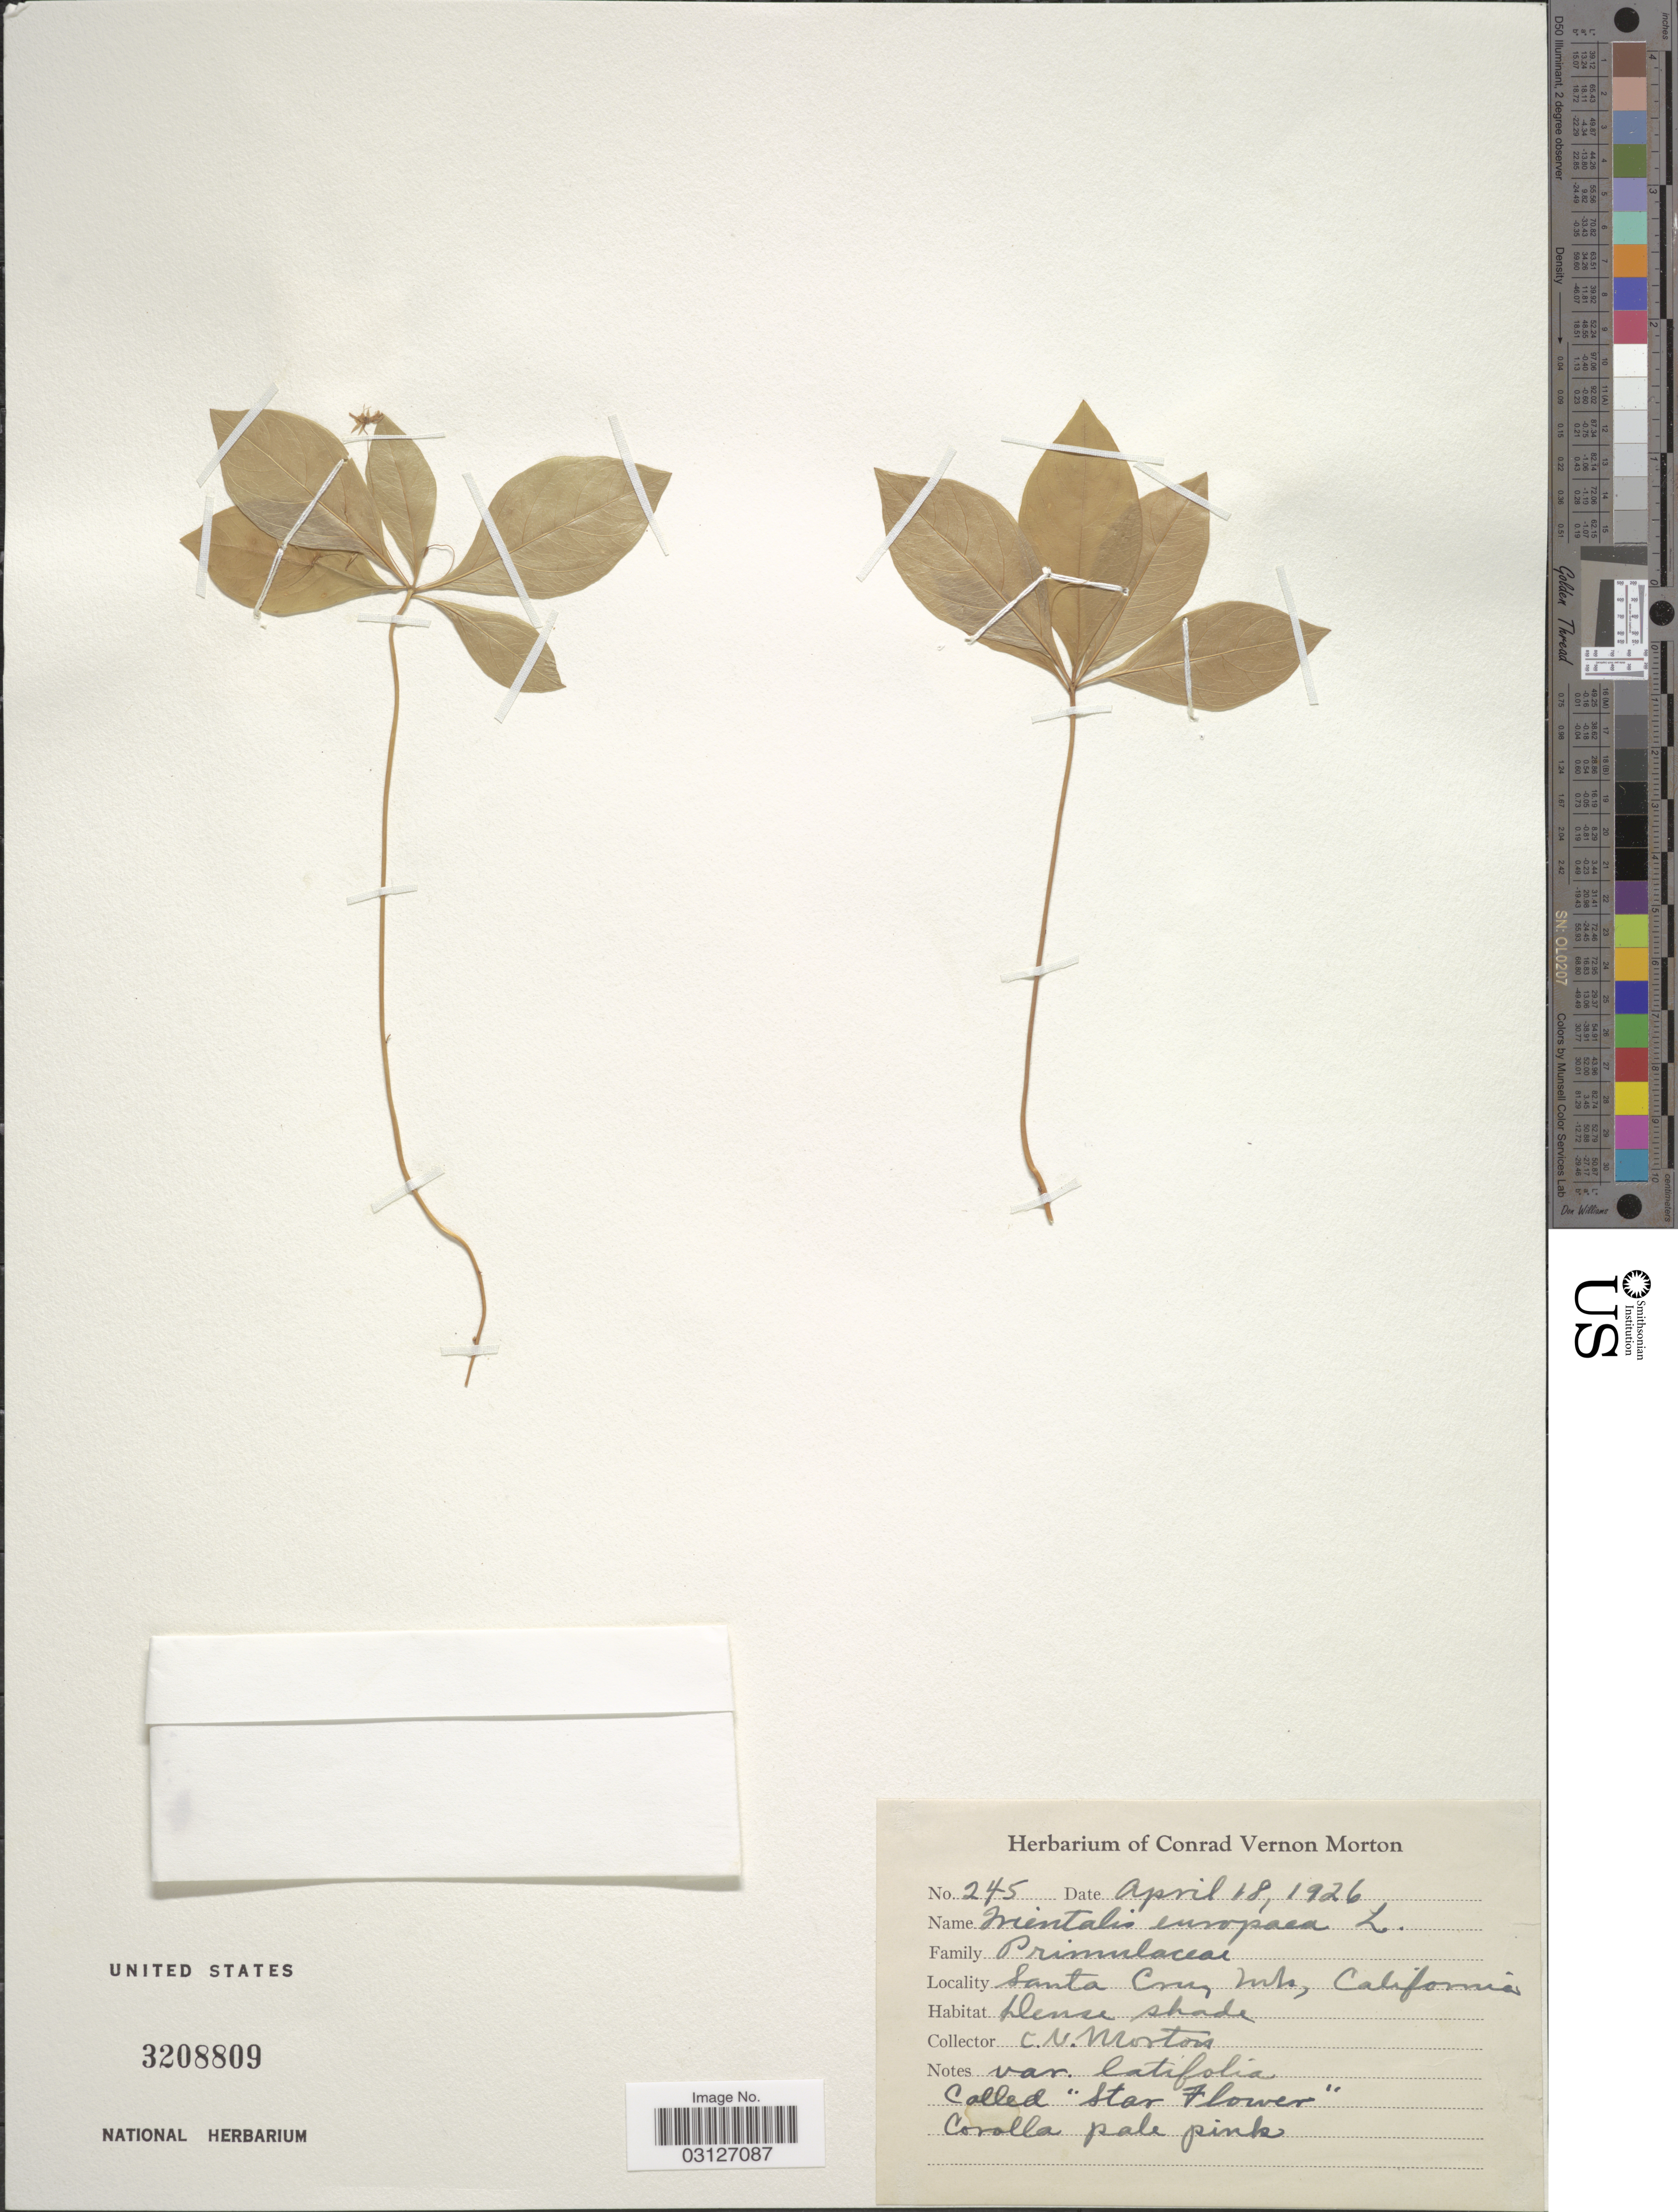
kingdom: Plantae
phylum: Tracheophyta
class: Magnoliopsida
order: Ericales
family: Primulaceae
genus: Trientalis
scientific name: Trientalis latifolia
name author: Hook.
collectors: C. V. Morton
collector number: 245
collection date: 1926-04-18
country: United States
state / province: California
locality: Santa Cruz mts.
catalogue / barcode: US 3208809